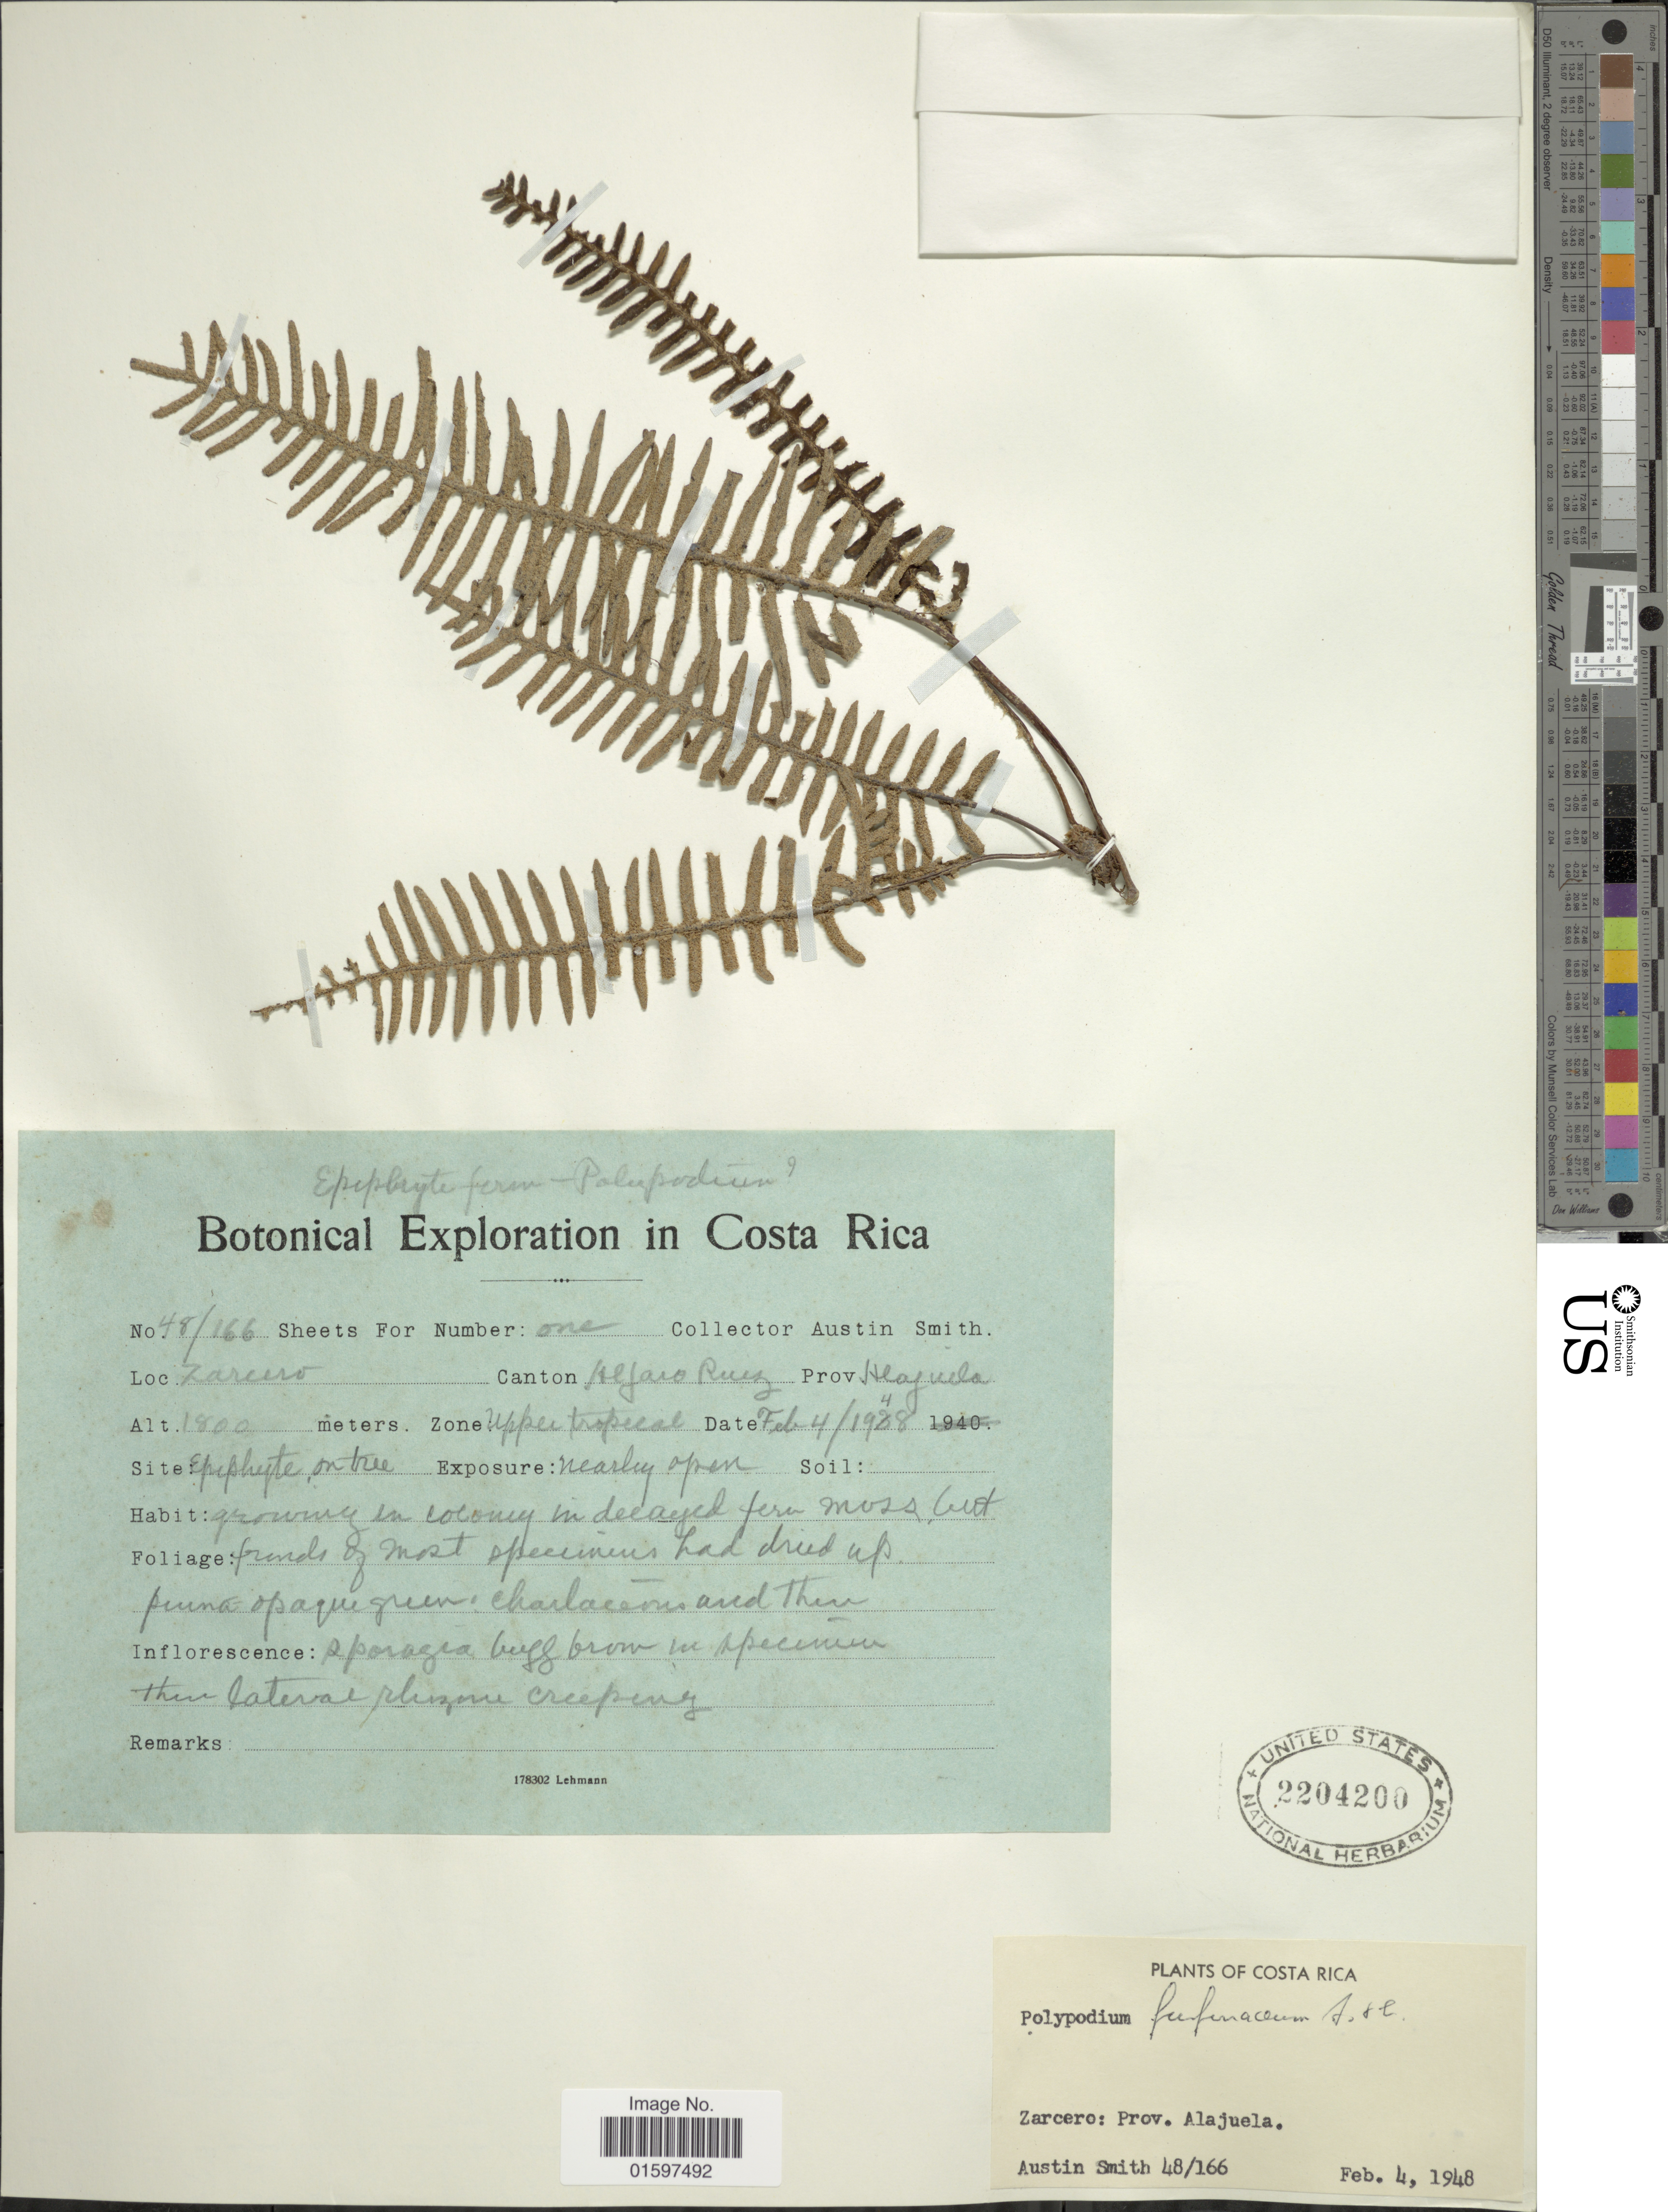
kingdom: Plantae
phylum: Tracheophyta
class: Polypodiopsida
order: Polypodiales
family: Polypodiaceae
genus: Pleopeltis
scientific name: Pleopeltis furfuracea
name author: (Schltdl. & Cham.) A.R. Sm. & Tejero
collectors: Aust P. Smith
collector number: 48/166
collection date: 1948-02-04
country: Costa Rica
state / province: Alajuela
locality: Costa Rica, Zarcero, Canton Alfaro Ruiz, upper tropical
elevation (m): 1800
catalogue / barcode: US 2204200